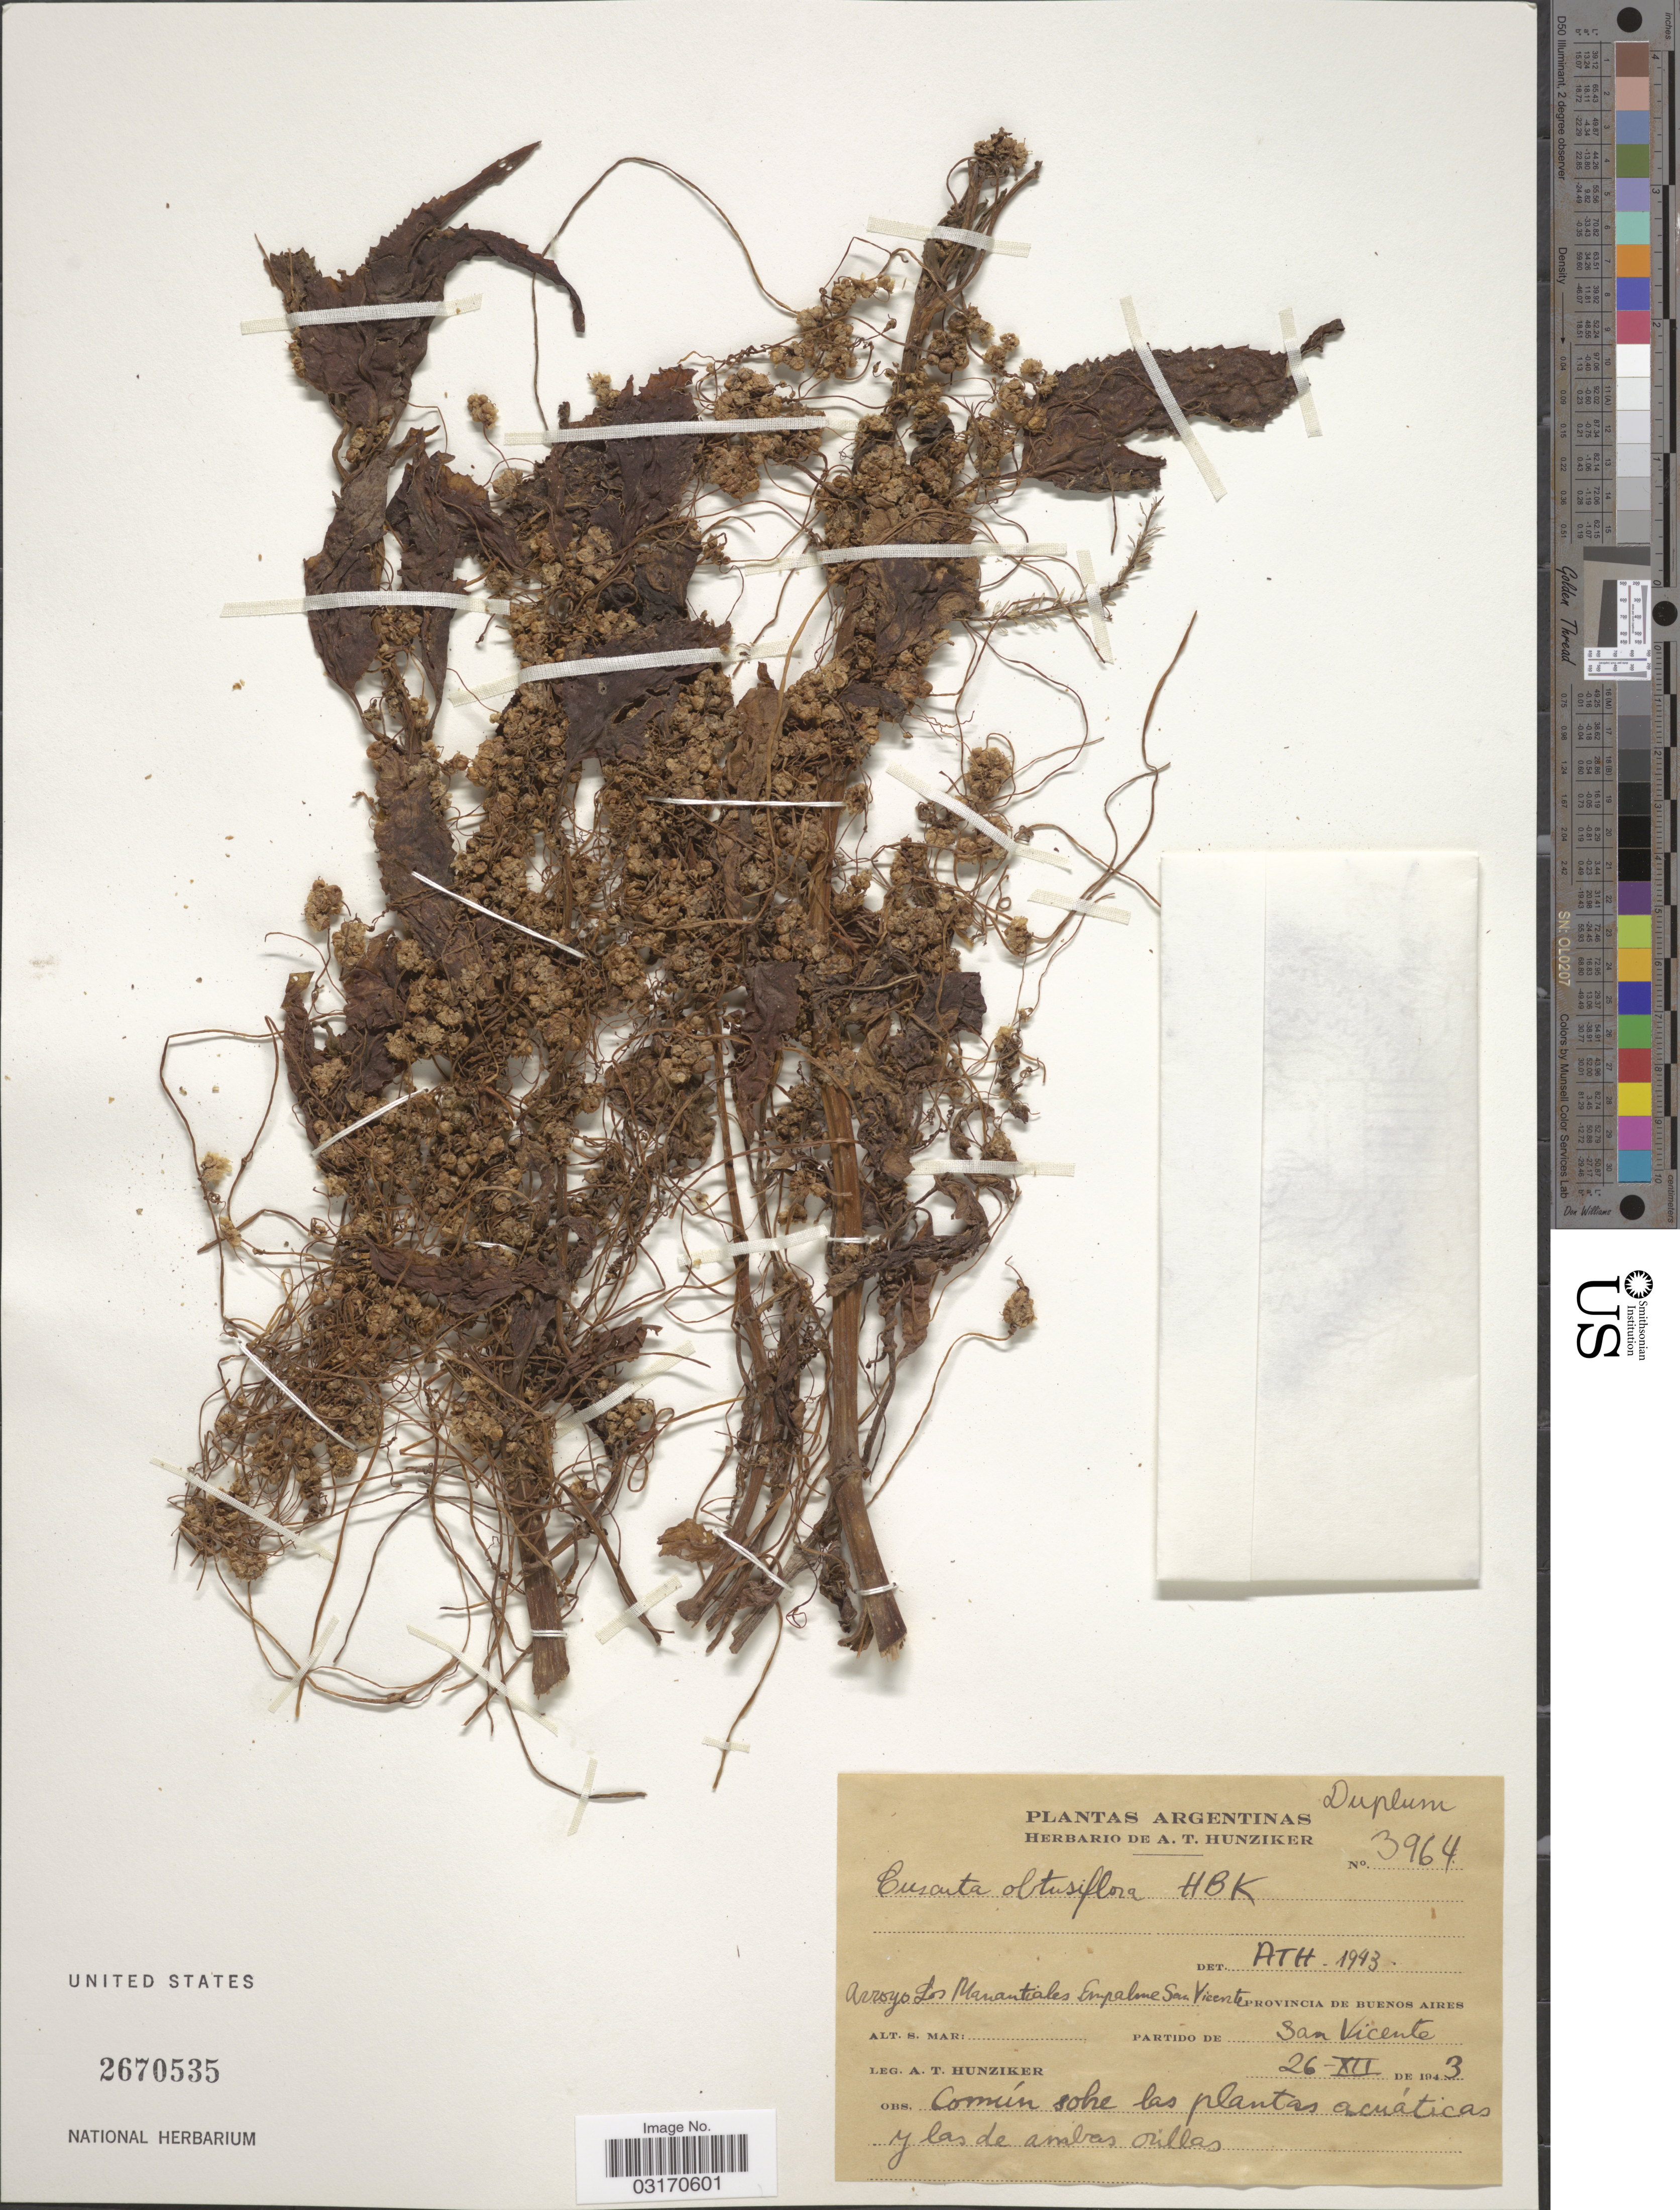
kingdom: Plantae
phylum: Tracheophyta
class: Magnoliopsida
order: Solanales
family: Convolvulaceae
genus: Cuscuta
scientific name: Cuscuta obtusiflora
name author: Kunth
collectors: A. T. Hunziker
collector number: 3964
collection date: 1943-12-26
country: Argentina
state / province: Buenos Aires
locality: Arroyo Los Manantiales empalome San Vicente. Provincia de Buenos Aires. Partido de San Vicente.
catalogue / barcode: US 2670535